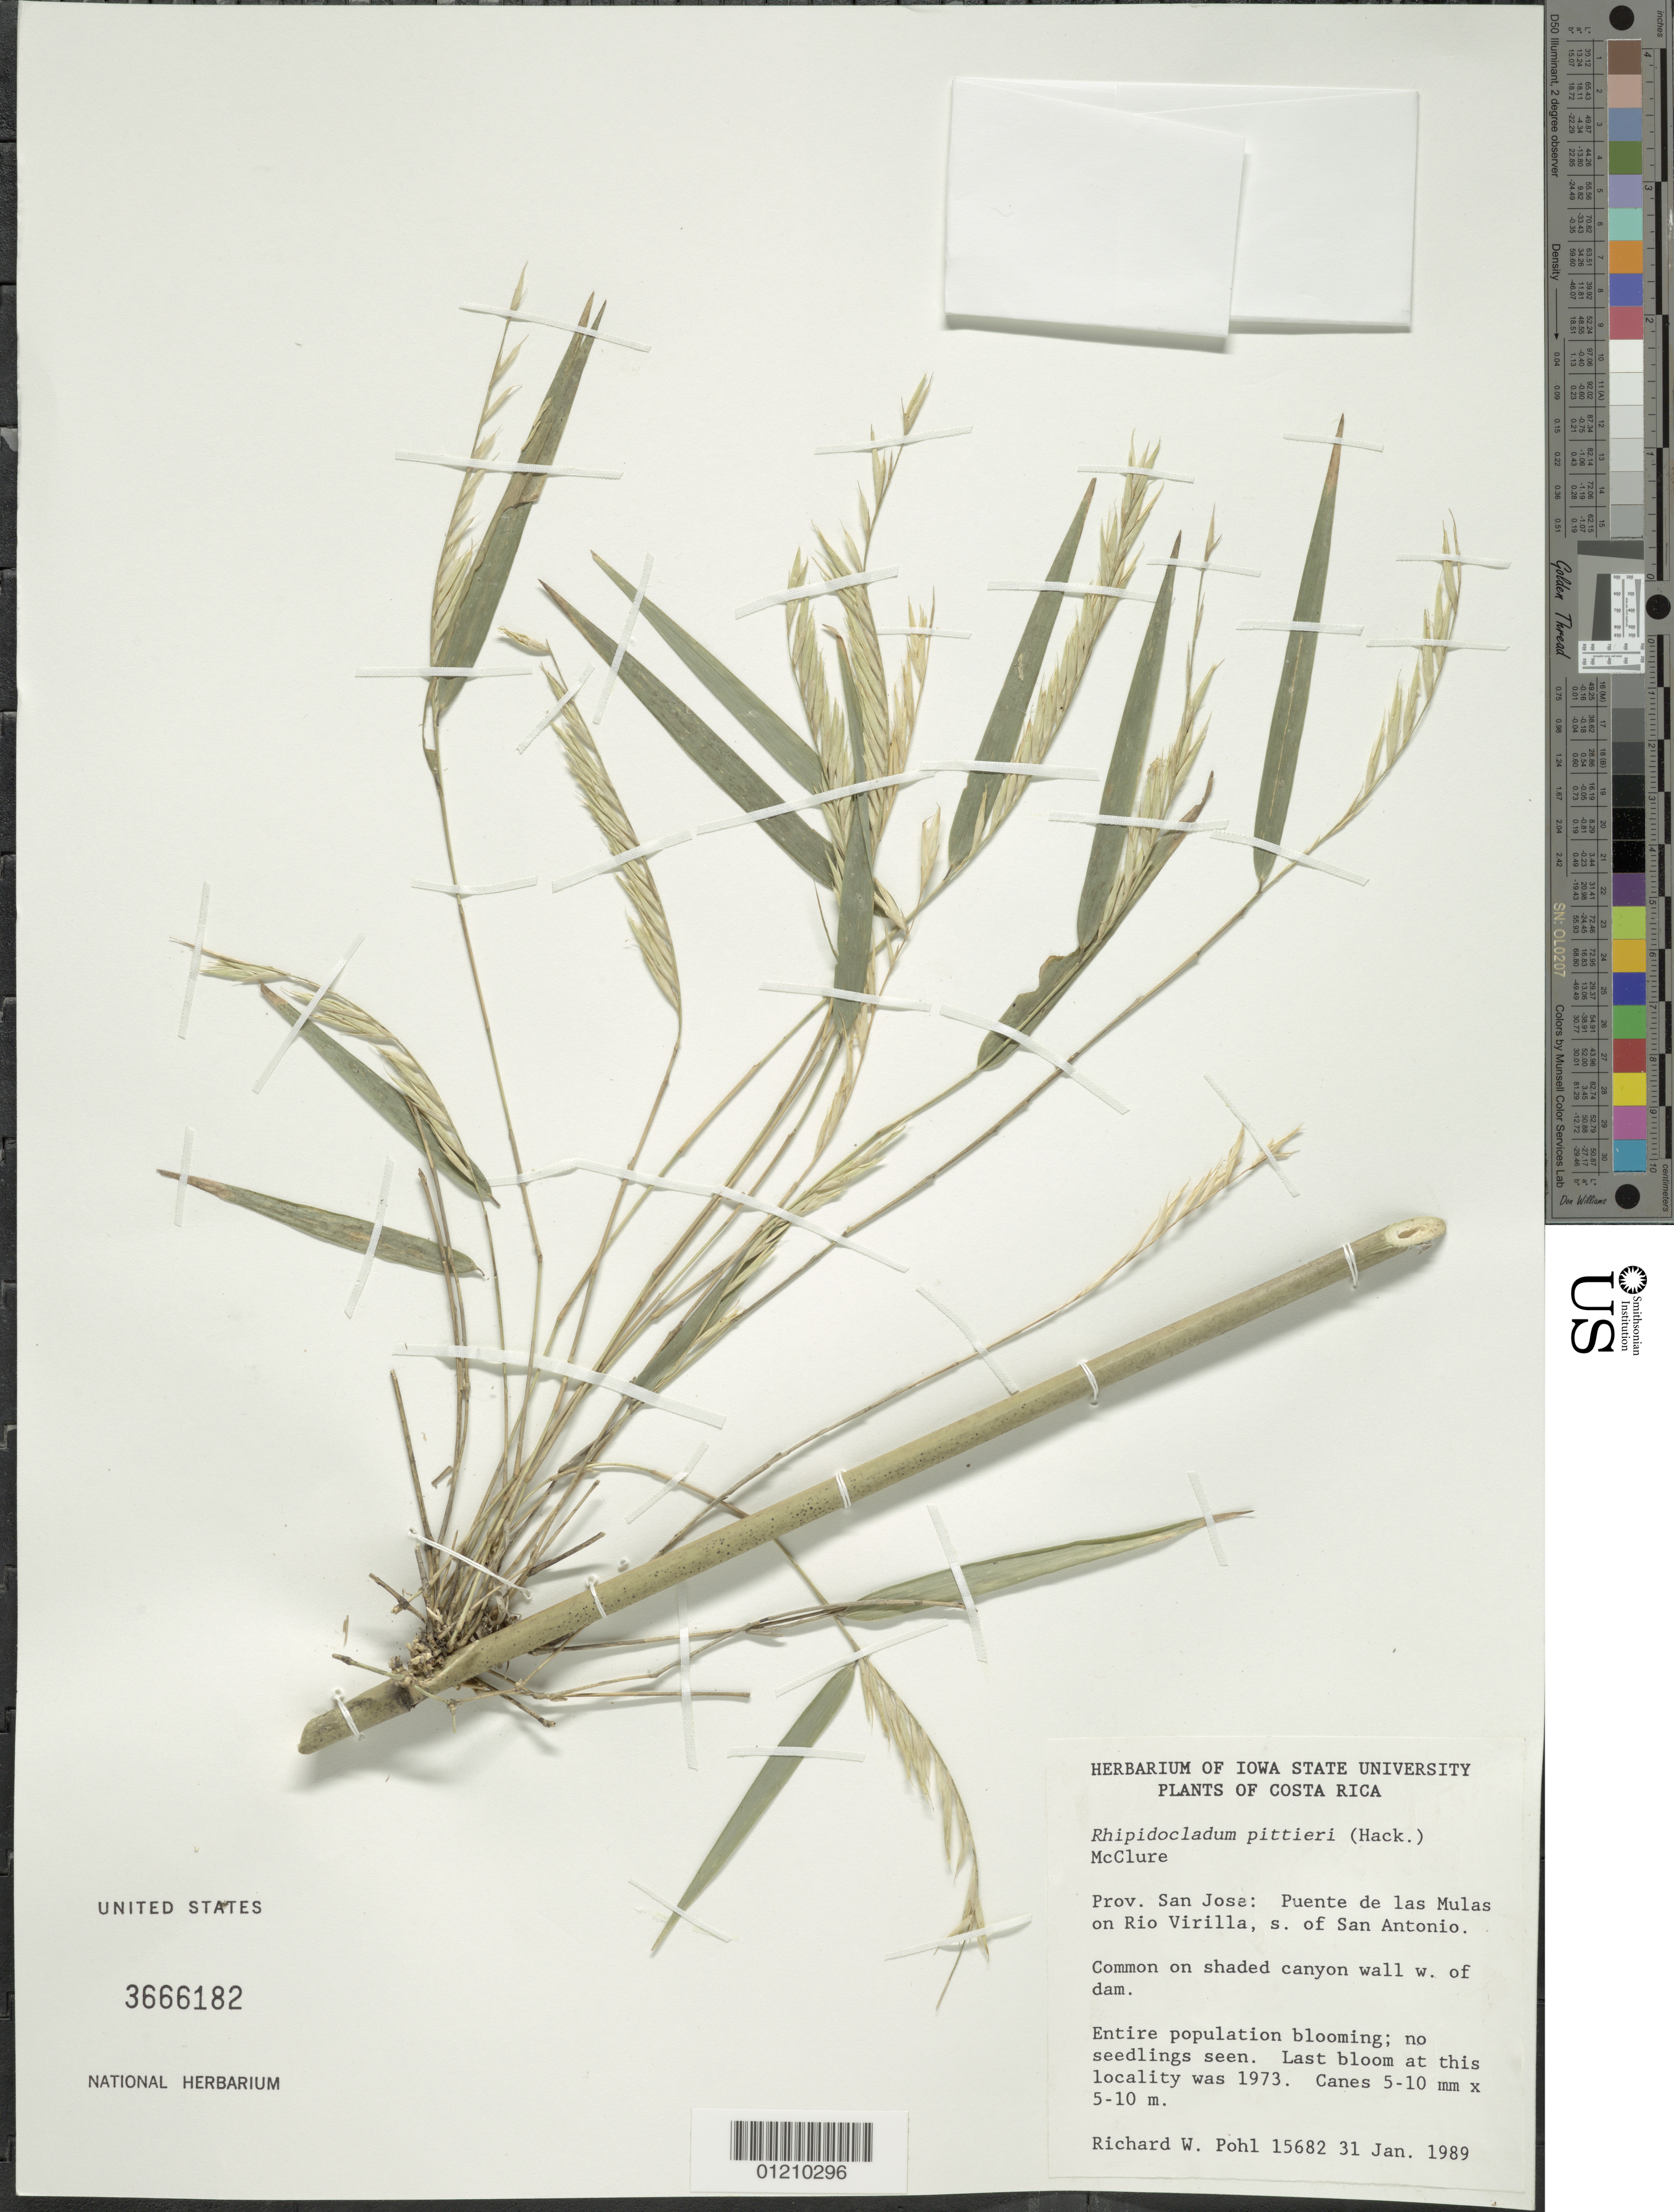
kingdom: Plantae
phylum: Tracheophyta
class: Liliopsida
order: Poales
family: Poaceae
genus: Rhipidocladum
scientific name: Rhipidocladum pittieri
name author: (J. Hack.) McClure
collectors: R. W. Pohl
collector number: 15682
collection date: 1989-01-31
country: Costa Rica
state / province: San José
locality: Puente de las Mulas on Rio Virilla, S. of San Antonio.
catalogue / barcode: US 3666182